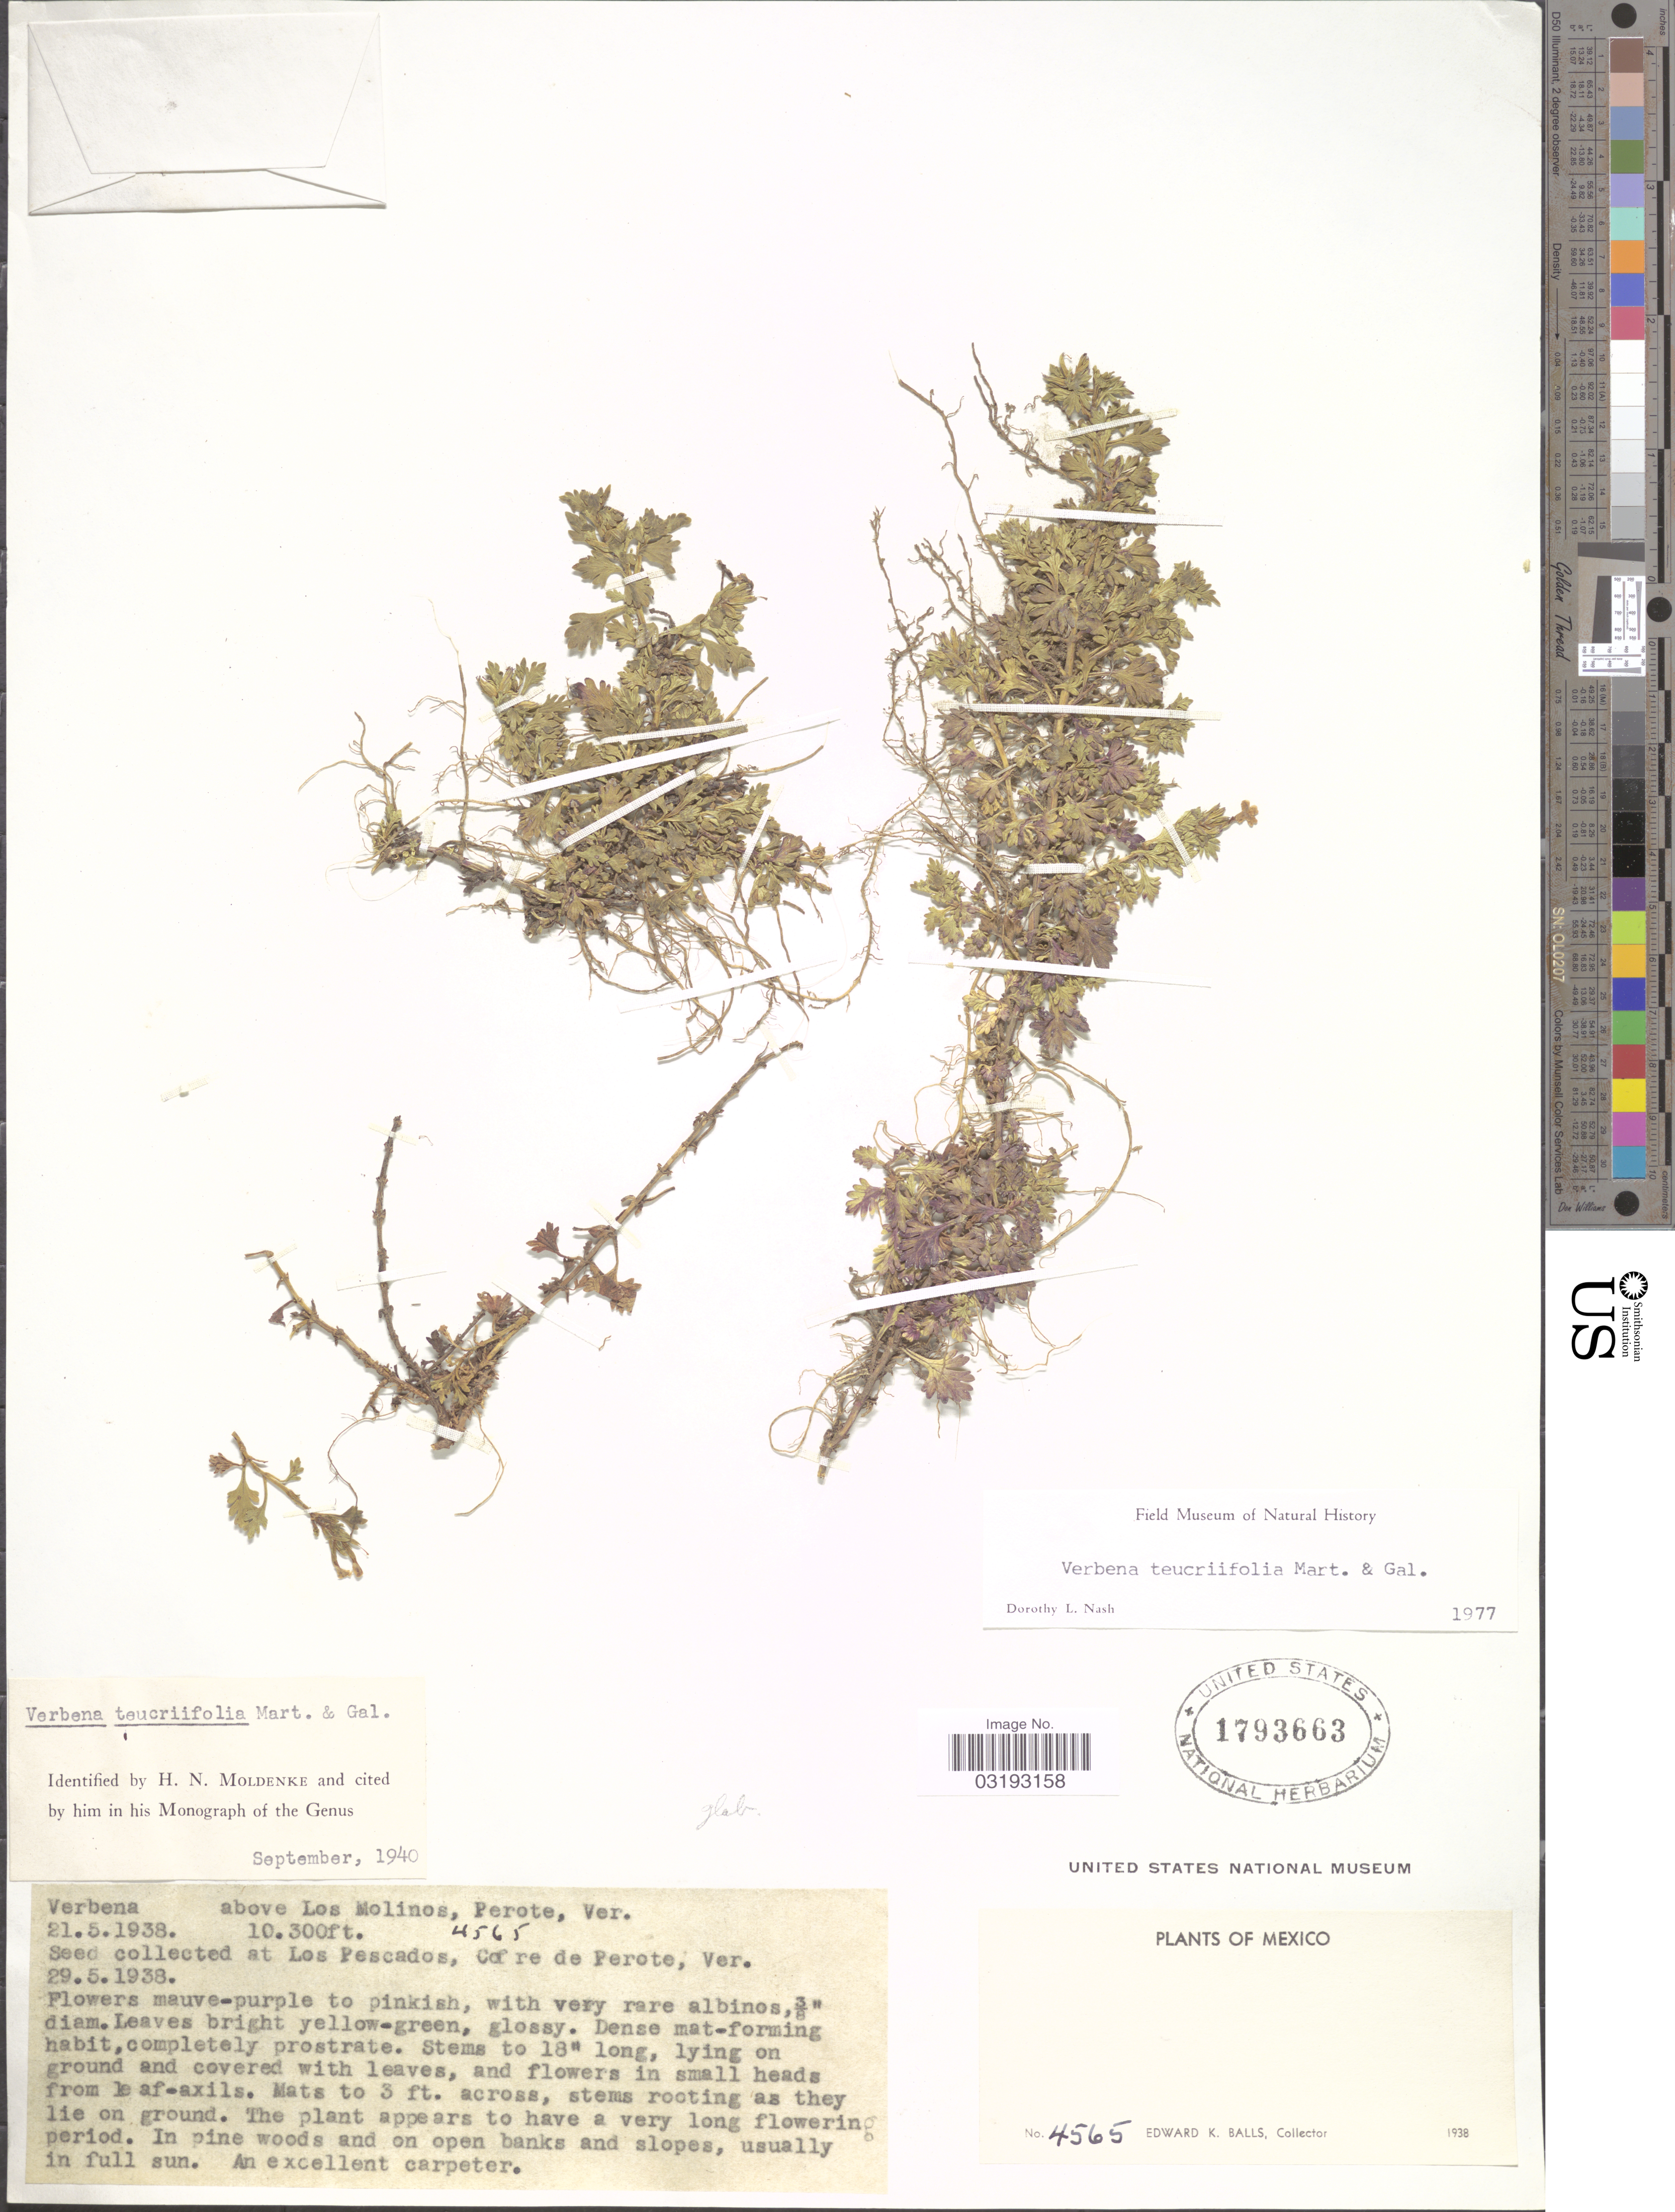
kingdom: Plantae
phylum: Tracheophyta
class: Magnoliopsida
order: Lamiales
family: Verbenaceae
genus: Verbena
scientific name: Verbena teucriifolia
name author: M. Martens & Galeotti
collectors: E. K. Balls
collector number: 4565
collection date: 1938-05-21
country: Mexico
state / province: Veracruz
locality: Above Los Molinos, Perote, Ver.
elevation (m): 3139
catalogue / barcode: US 1793663